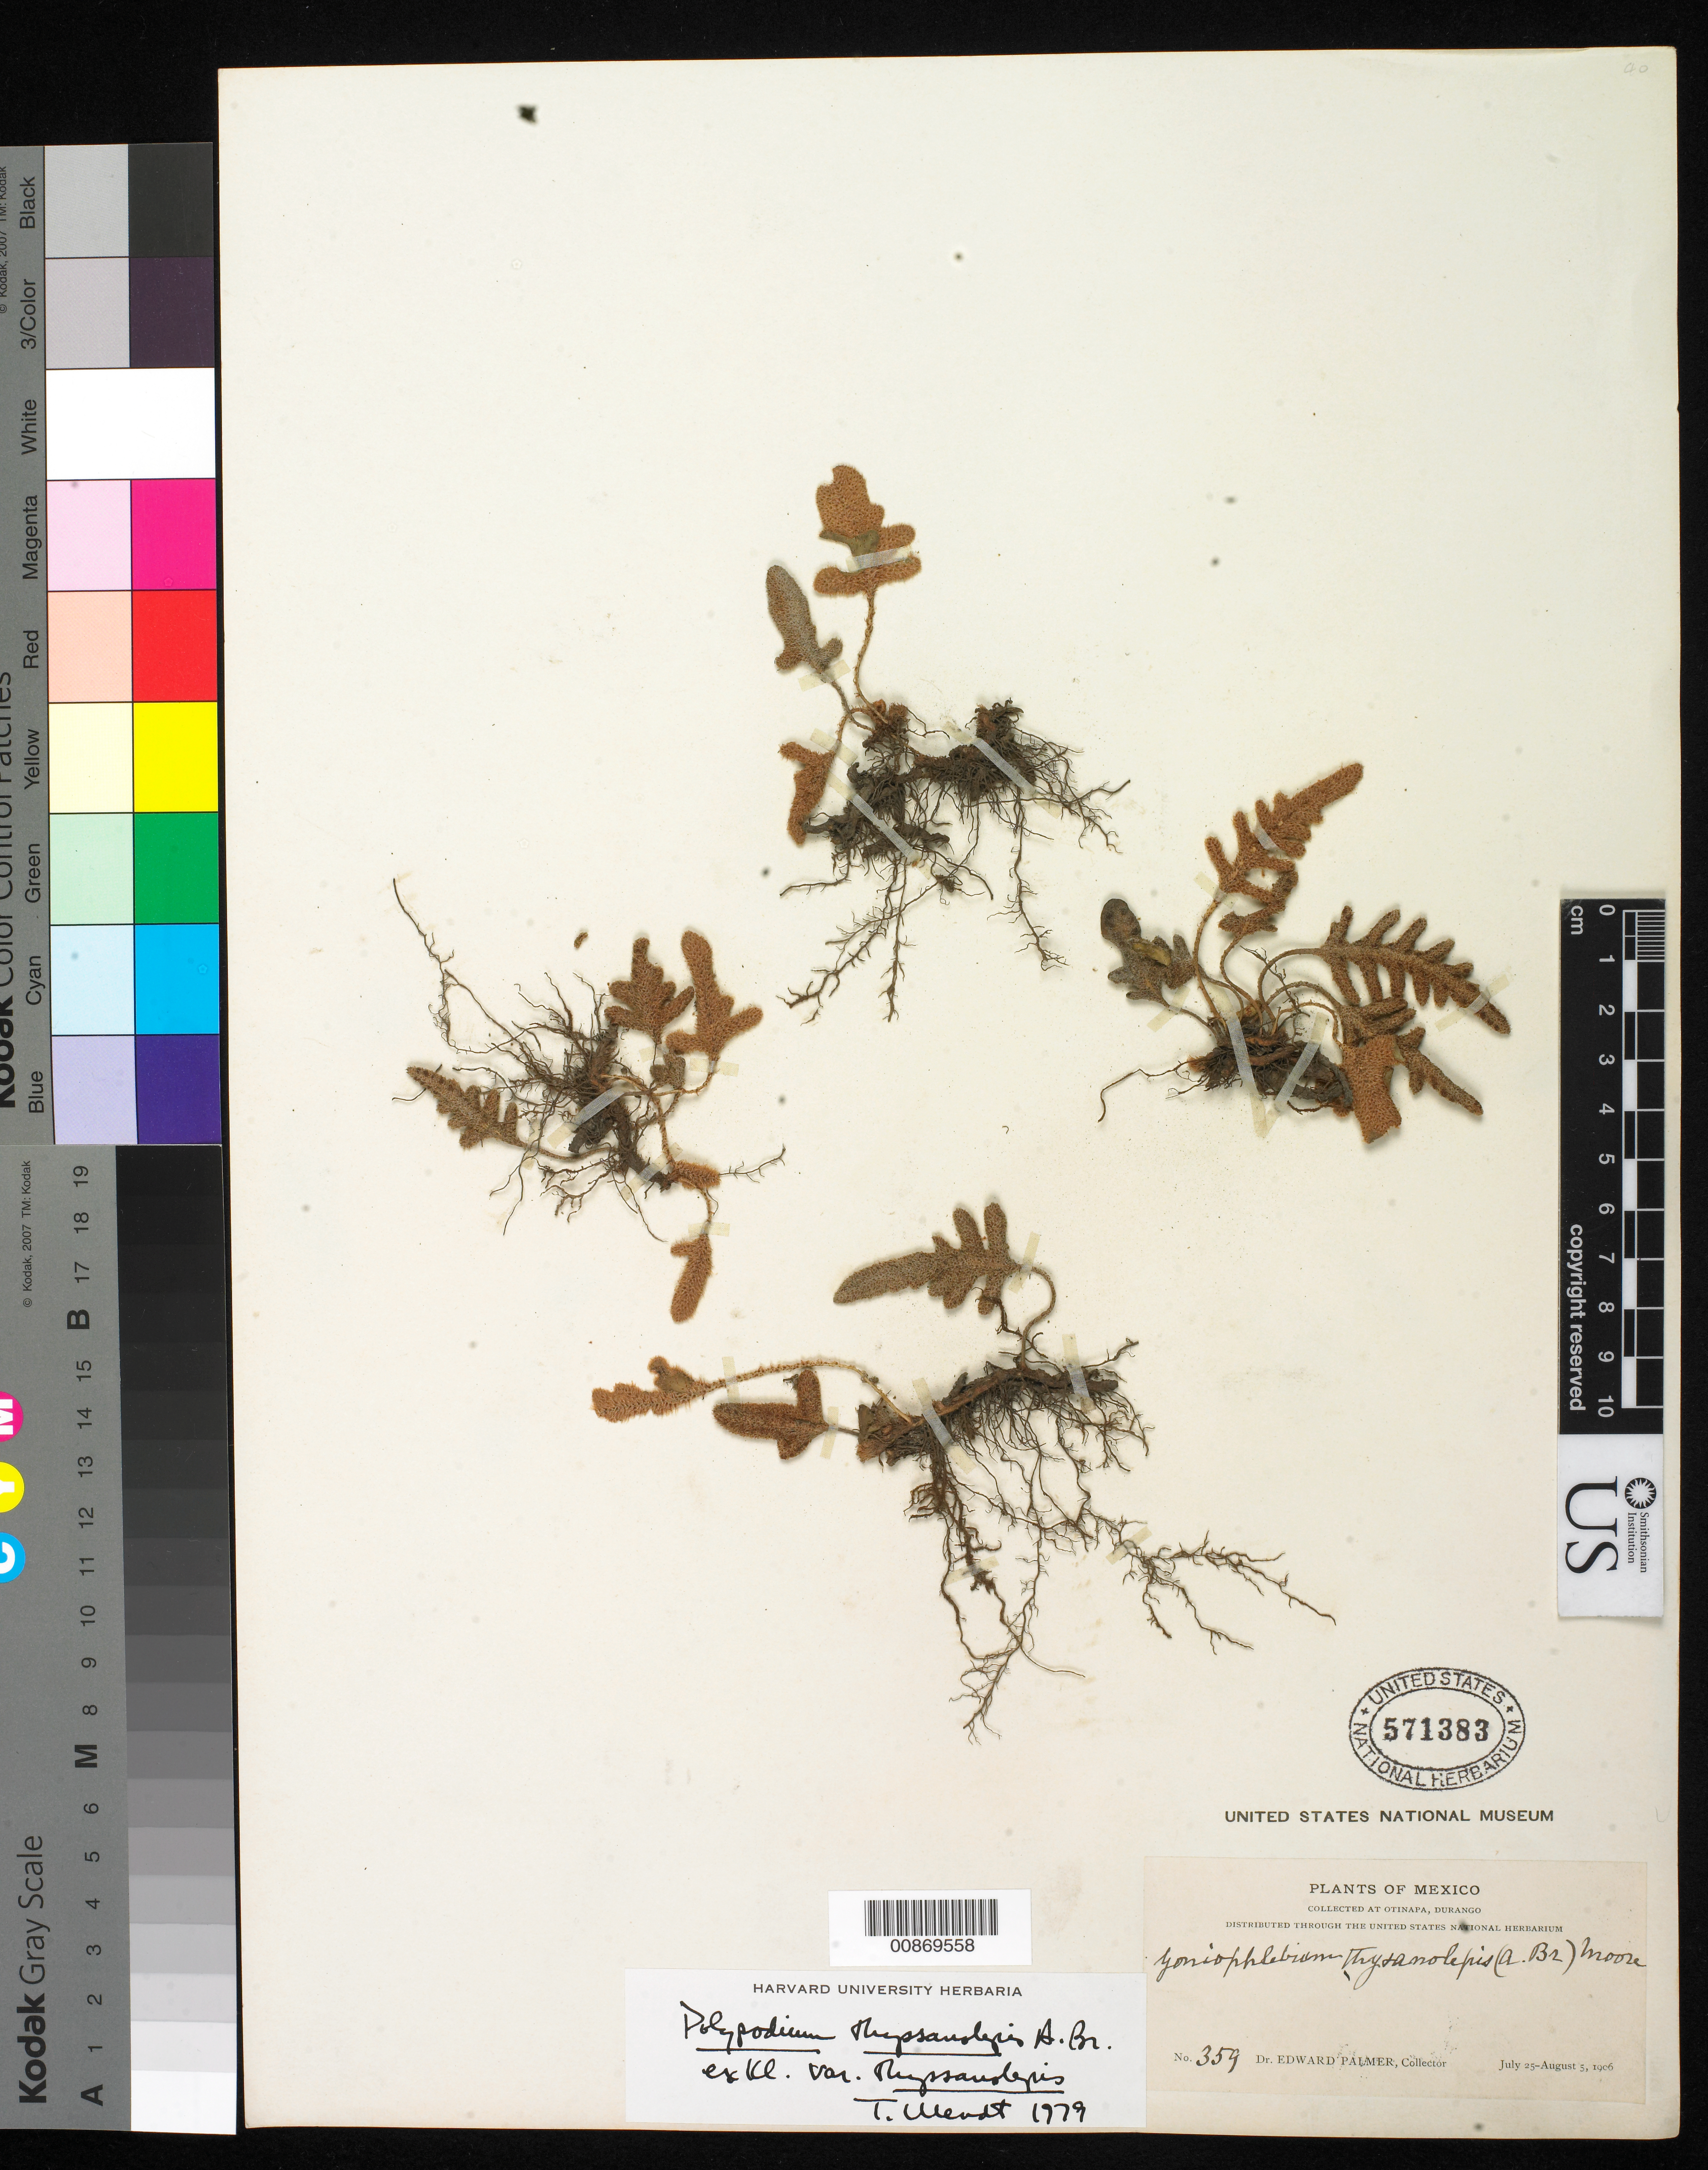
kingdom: Plantae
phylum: Tracheophyta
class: Polypodiopsida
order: Polypodiales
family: Polypodiaceae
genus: Pleopeltis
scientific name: Pleopeltis thyssanolepis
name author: (A. Braun ex Klotzsch) E.G. Andrews & Windham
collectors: E. Palmer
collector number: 359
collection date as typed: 25 Jul 1906 to 05 Aug 1906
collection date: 1906-07-25/1906-08-05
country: Mexico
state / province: Durango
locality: Otinapa, Durango.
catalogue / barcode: US 571383